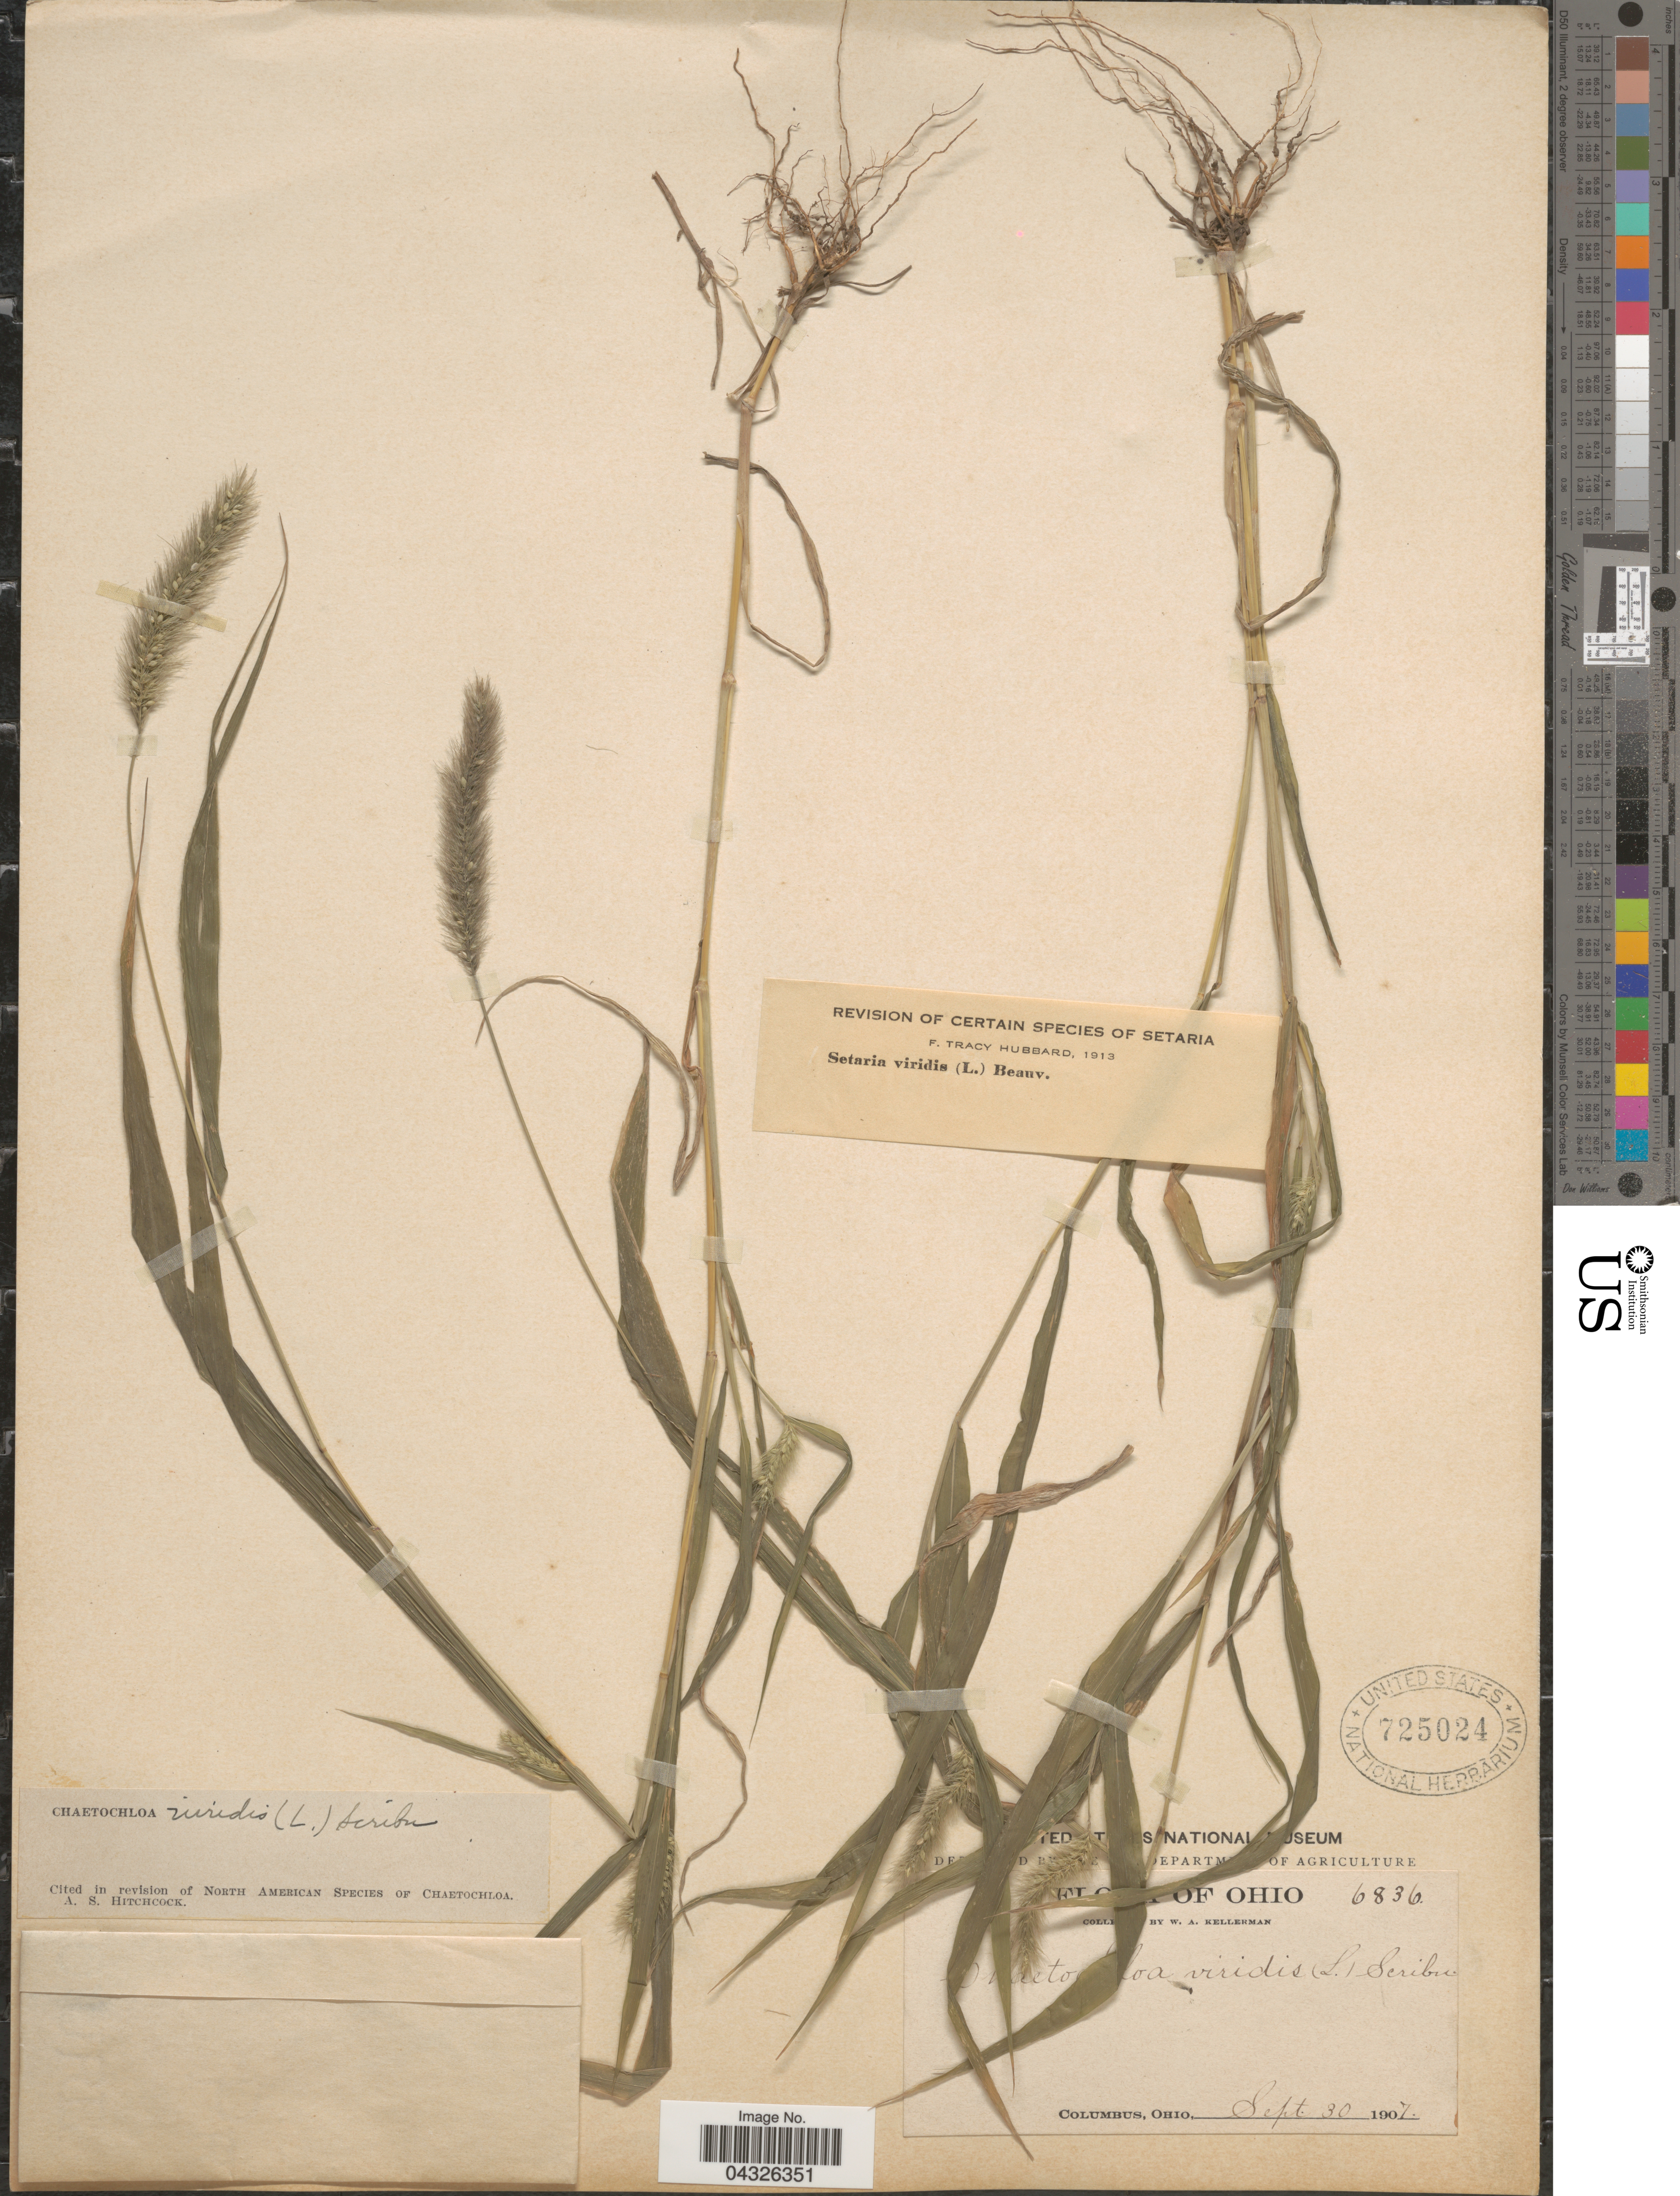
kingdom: Plantae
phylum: Tracheophyta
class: Liliopsida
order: Poales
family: Poaceae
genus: Setaria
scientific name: Setaria viridis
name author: (L.) P. Beauv.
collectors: W. Kellerman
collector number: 6836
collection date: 1907-09-30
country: United States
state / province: Ohio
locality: Columbus.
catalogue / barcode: US 725024